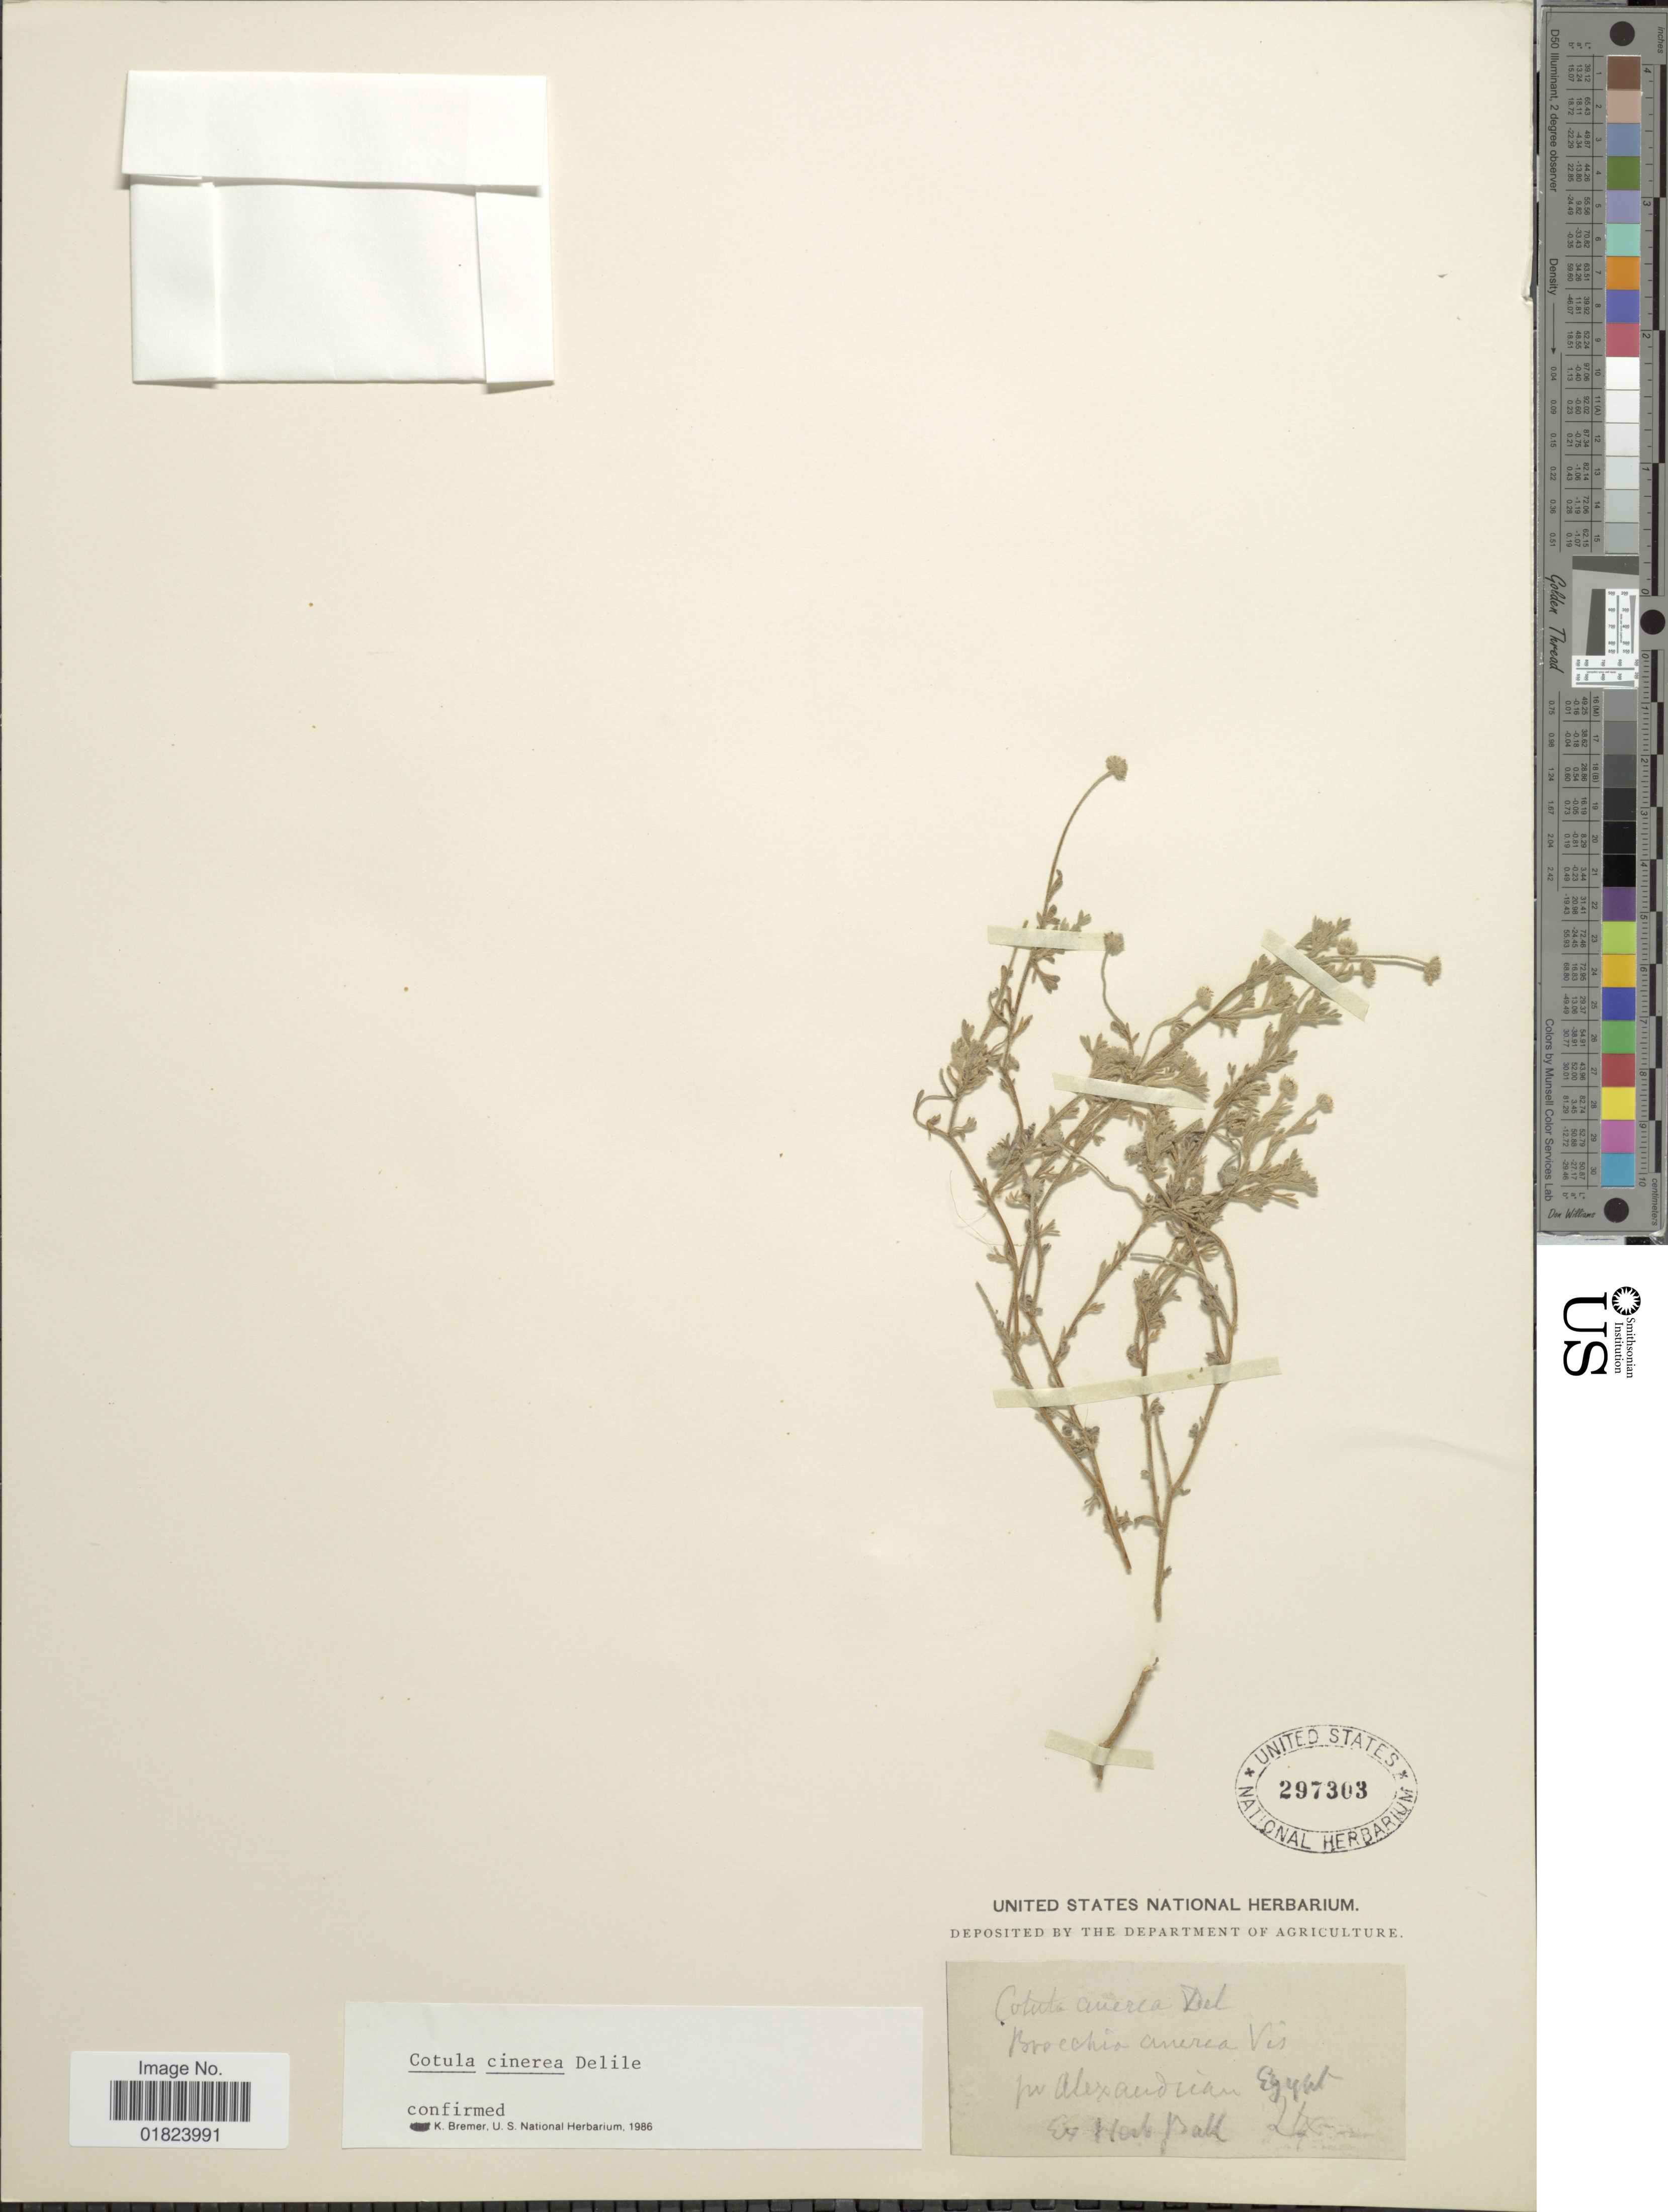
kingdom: Plantae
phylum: Tracheophyta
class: Magnoliopsida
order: Asterales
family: Asteraceae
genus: Cotula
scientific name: Cotula cinerea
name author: Delile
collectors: ex herb. Ball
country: Egypt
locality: Alexandria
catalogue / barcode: US 297303